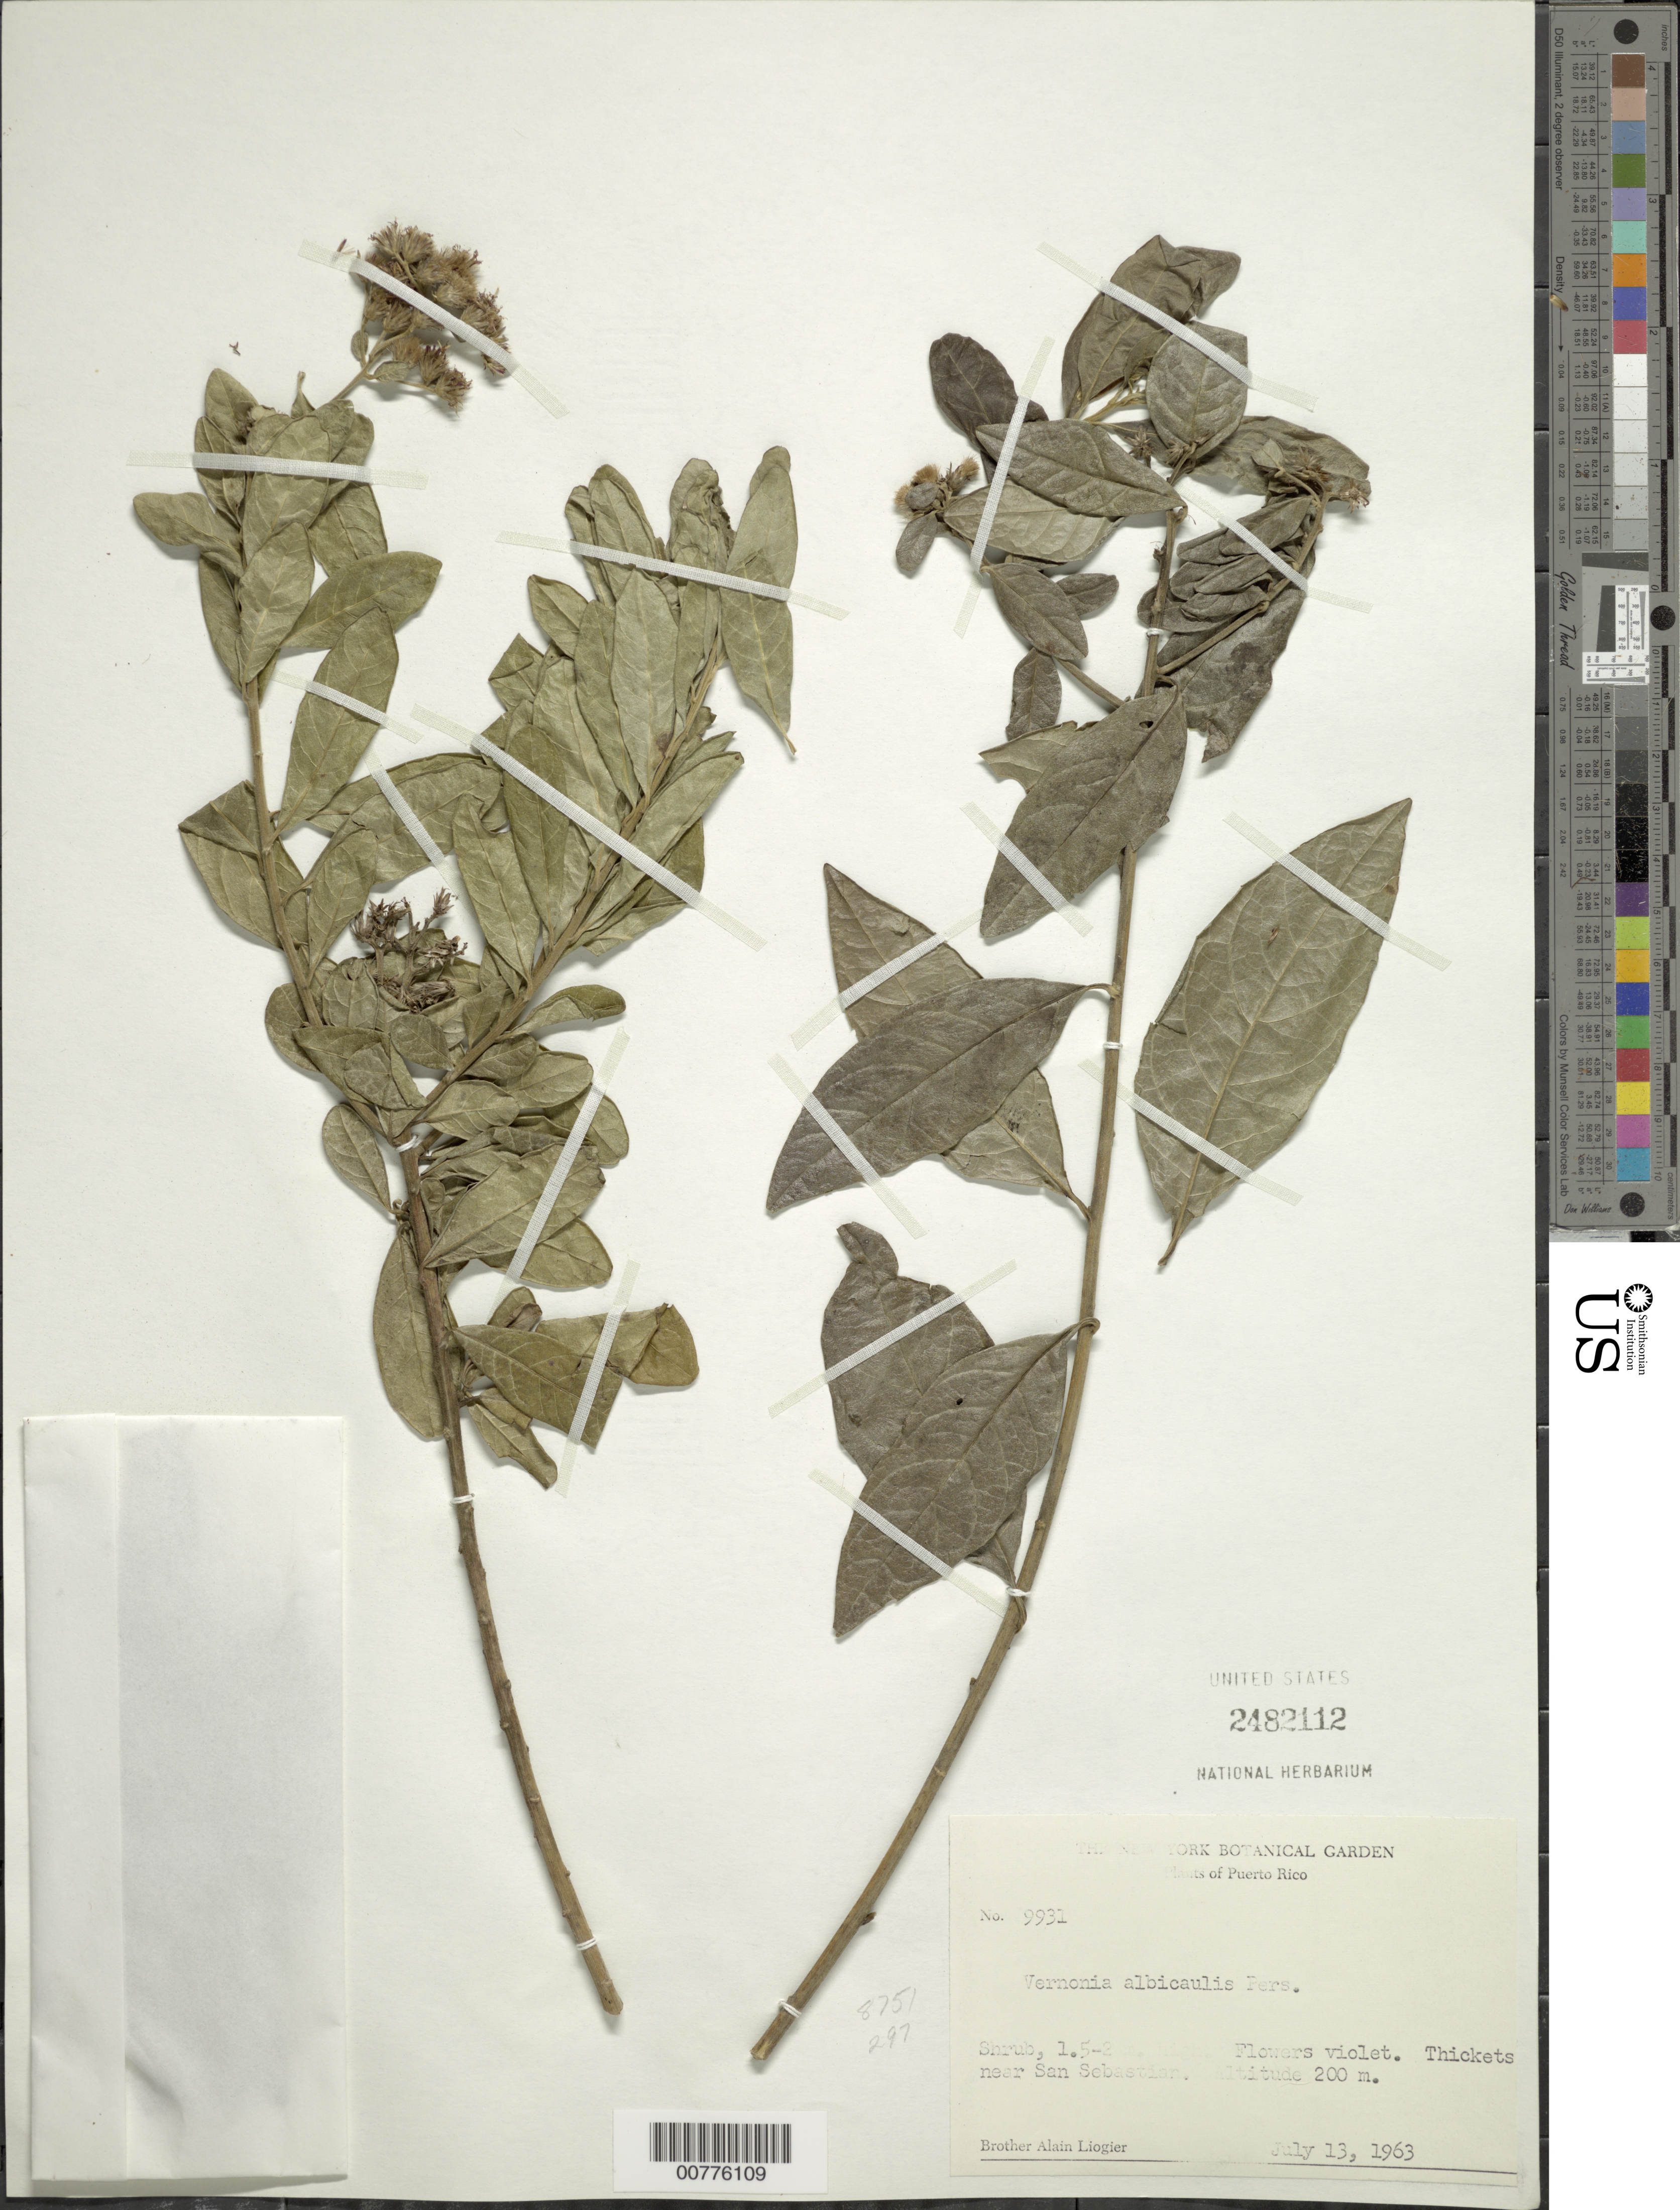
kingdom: Plantae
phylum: Tracheophyta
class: Magnoliopsida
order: Asterales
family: Asteraceae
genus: Lepidaploa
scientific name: Lepidaploa glabra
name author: (Willd.) H. Rob.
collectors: A. H. Liogier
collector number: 9931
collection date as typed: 13 Jul 1963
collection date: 1963-07-13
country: Puerto Rico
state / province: San Sebastián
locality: Thickets near San Sebastian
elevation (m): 200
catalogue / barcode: US 2482112